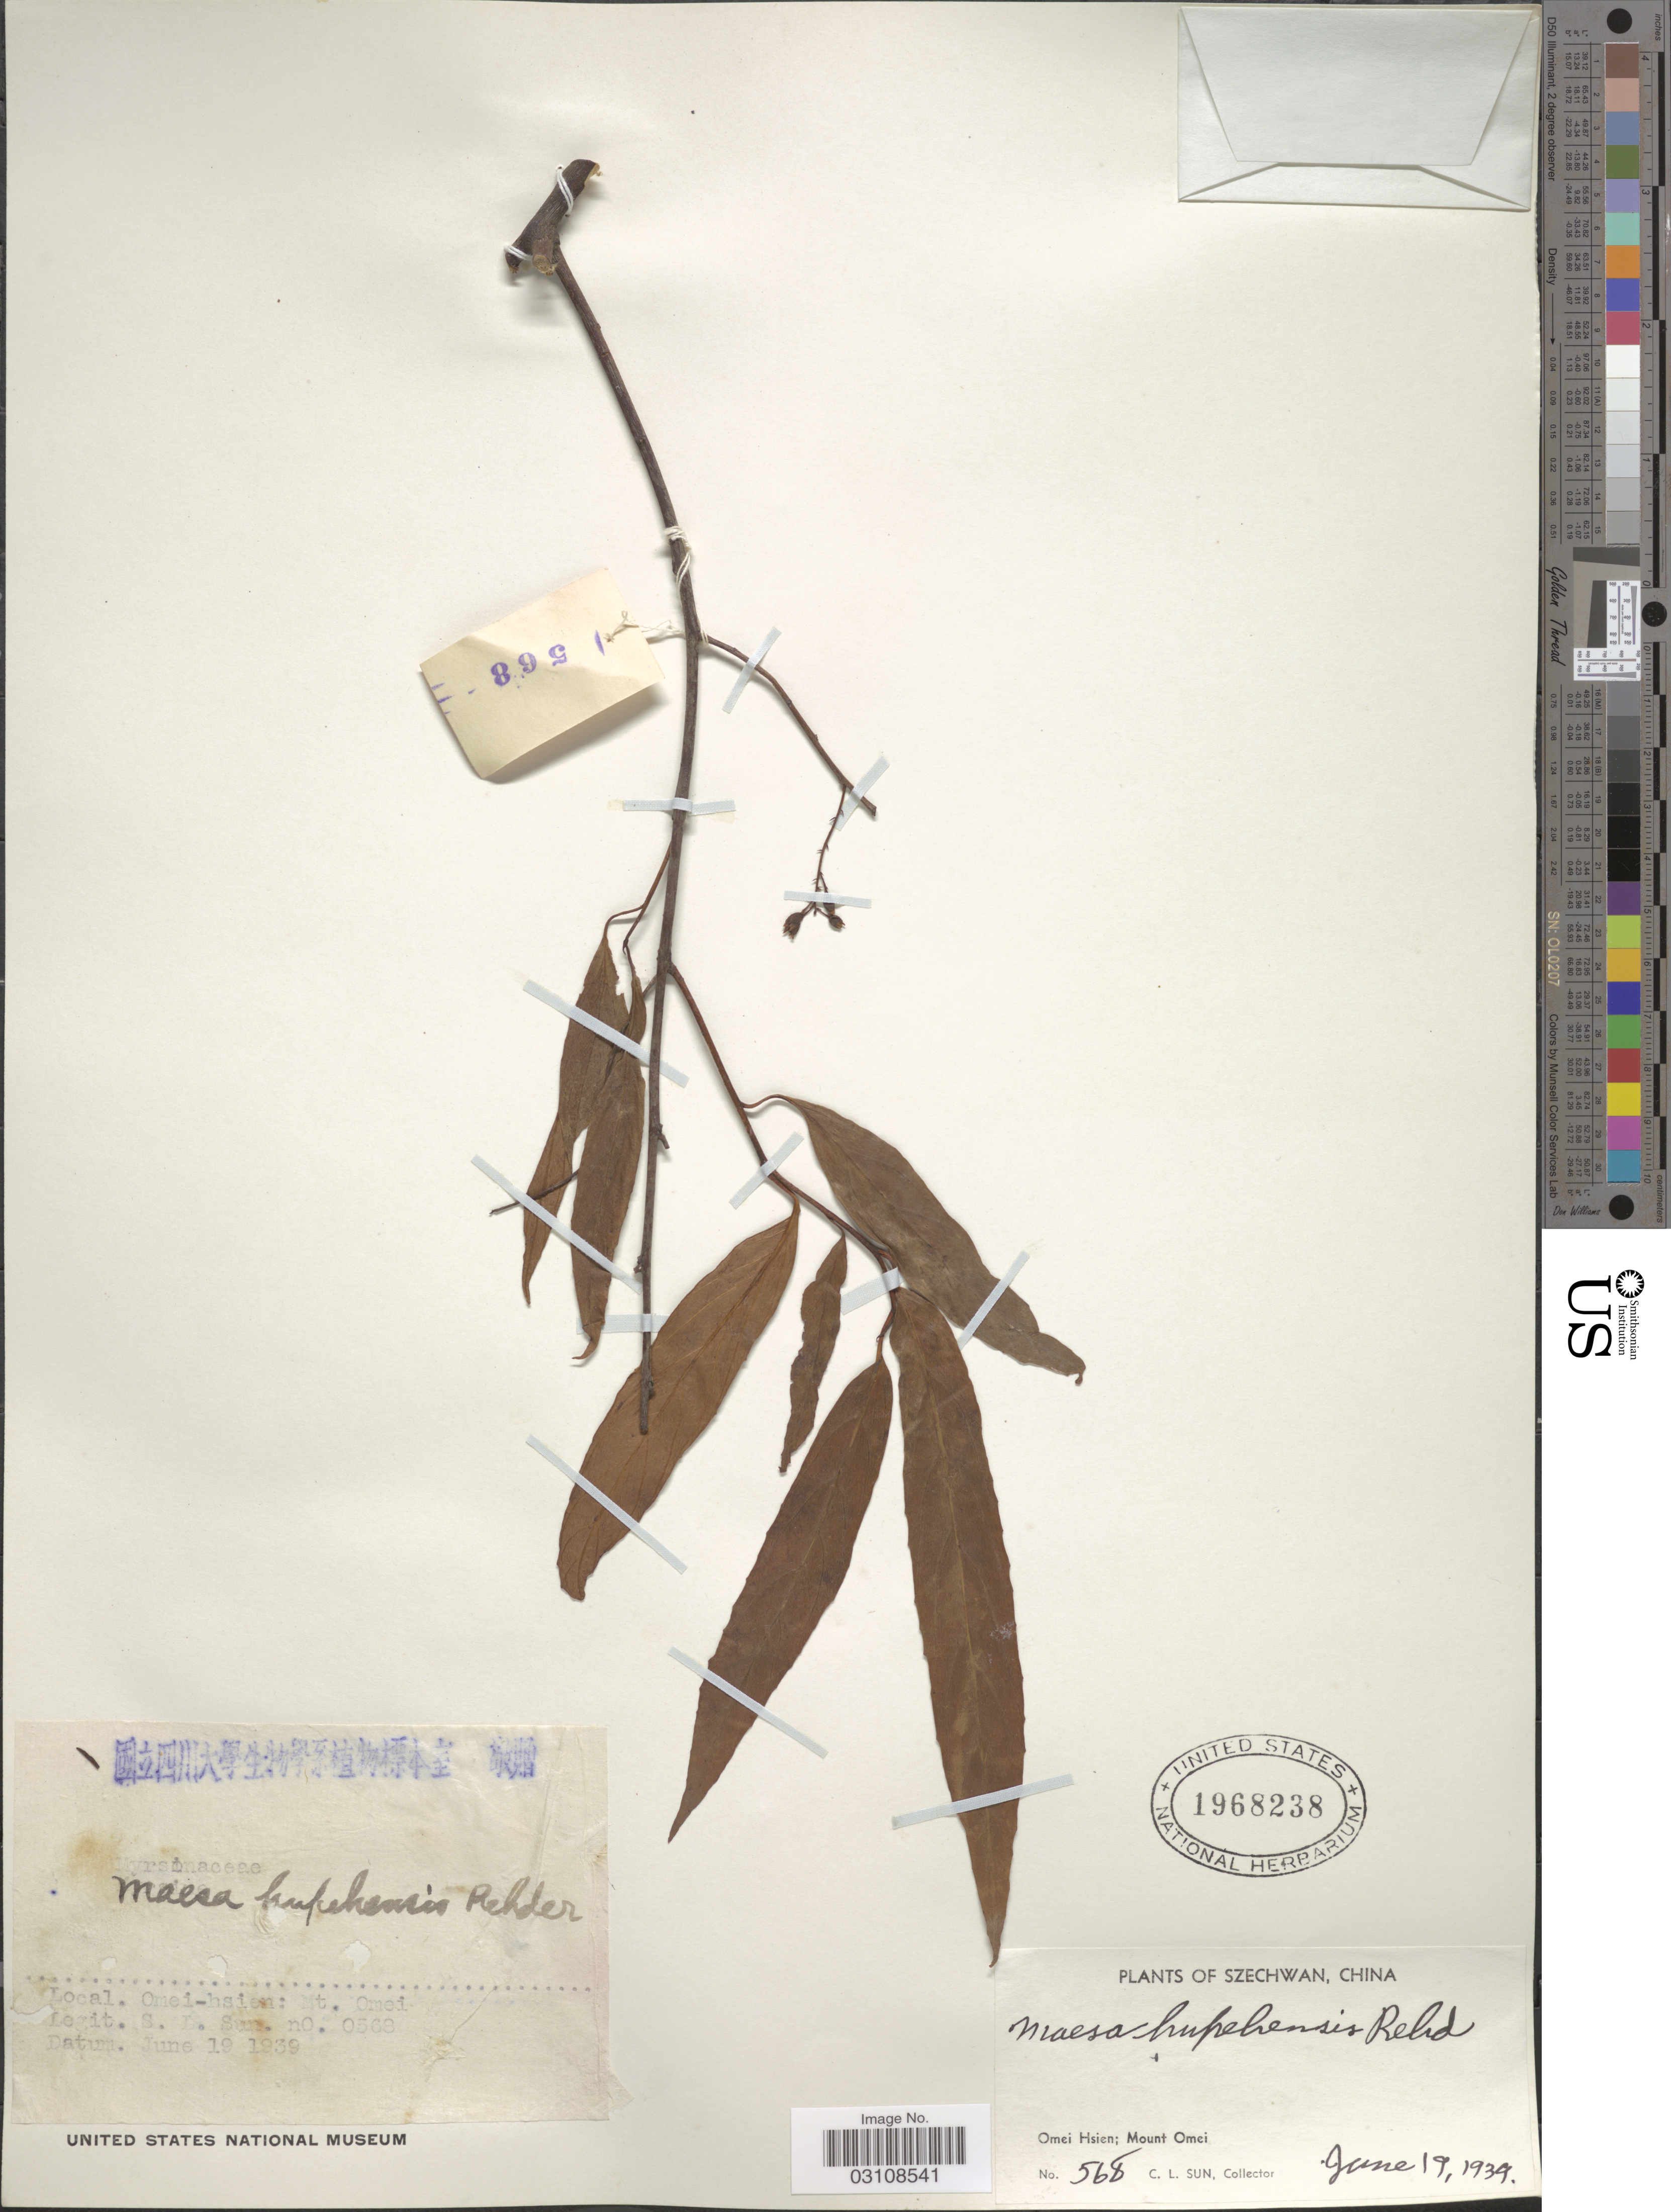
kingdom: Plantae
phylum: Tracheophyta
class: Magnoliopsida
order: Ericales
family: Primulaceae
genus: Maesa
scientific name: Maesa hupehensis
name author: Rehder in Sarg.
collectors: C. Sun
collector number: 568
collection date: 1939-06-19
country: China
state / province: Sichuan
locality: Szechwan. Omie Hsien; Mount Omei.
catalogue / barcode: US 1968238